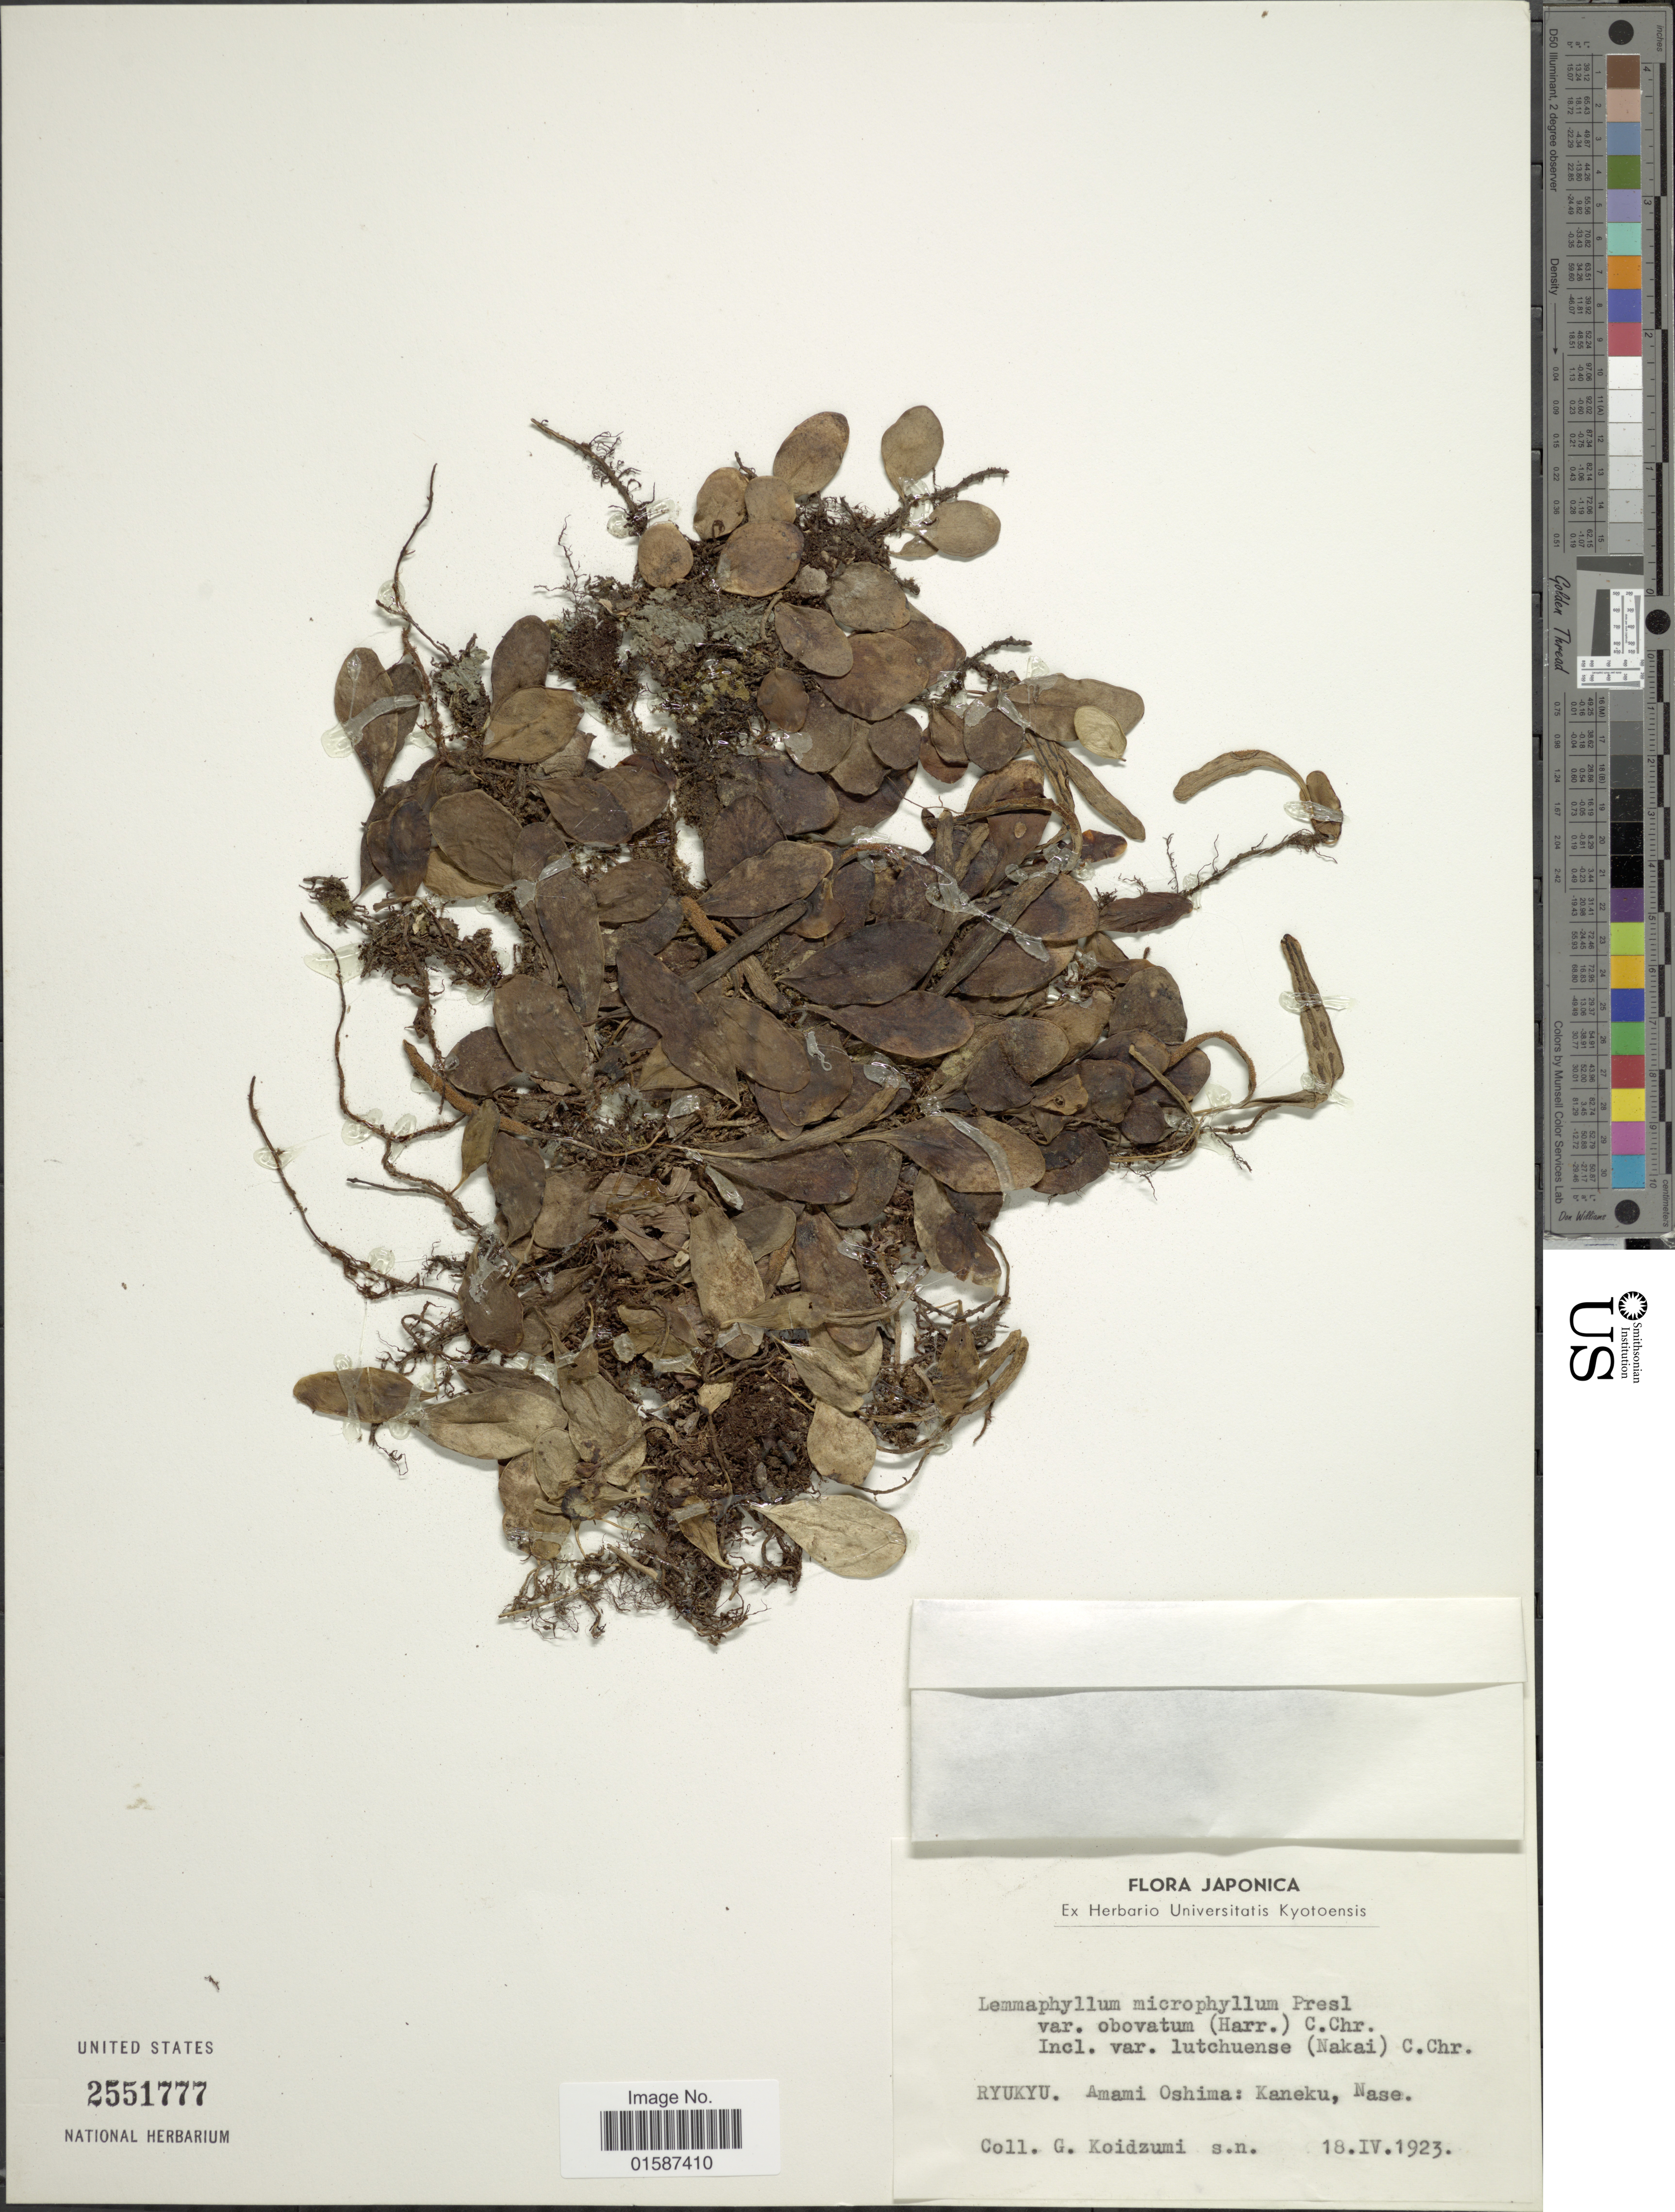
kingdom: Plantae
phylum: Tracheophyta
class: Polypodiopsida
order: Polypodiales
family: Polypodiaceae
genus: Lemmaphyllum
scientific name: Lemmaphyllum microphyllum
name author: C. Presl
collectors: G. Koidzumi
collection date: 1923-04-18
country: Japan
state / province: Okinawa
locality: Ryukyu, Amami Oshima: Kaneku, Nase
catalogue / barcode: US 2551777